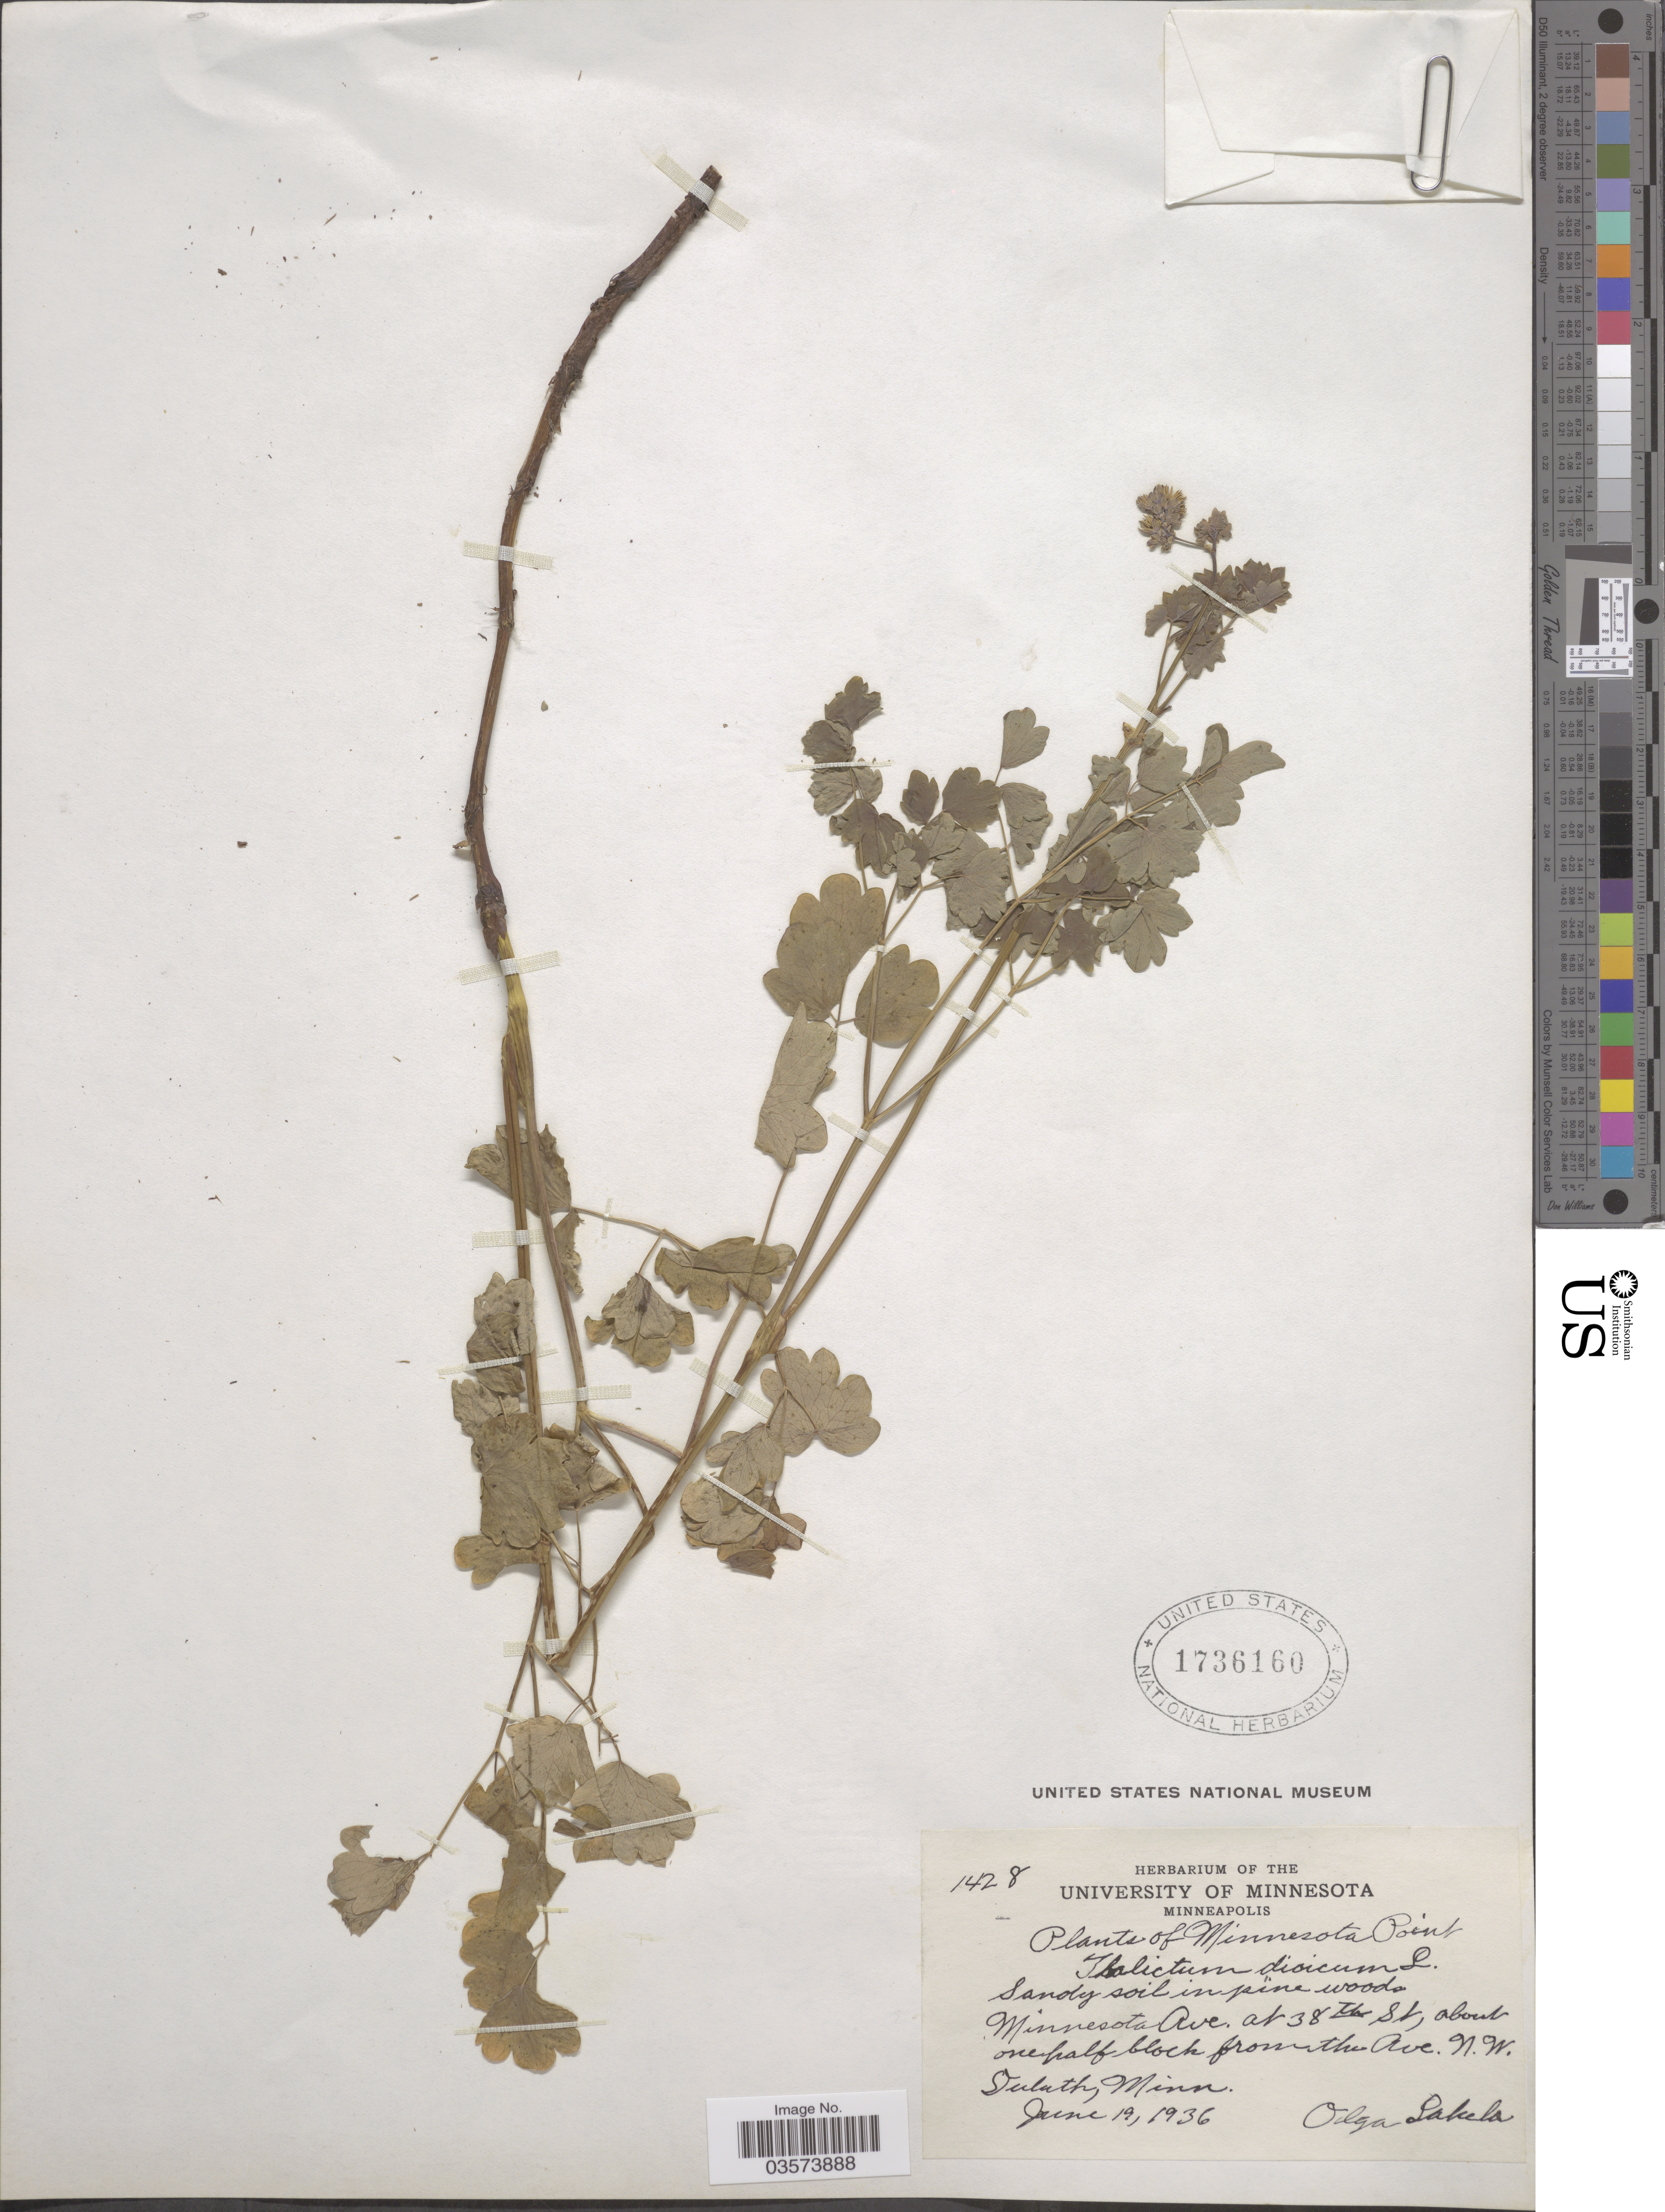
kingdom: Plantae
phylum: Tracheophyta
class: Magnoliopsida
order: Ranunculales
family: Ranunculaceae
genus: Thalictrum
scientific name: Thalictrum dioicum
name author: L.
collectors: O. K. Lakela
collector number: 1428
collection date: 1936-06-19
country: United States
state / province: Minnesota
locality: Minnesota Ave at 38 th St, about one half block from the Ave. N.W. Duluth.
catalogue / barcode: US 1736160